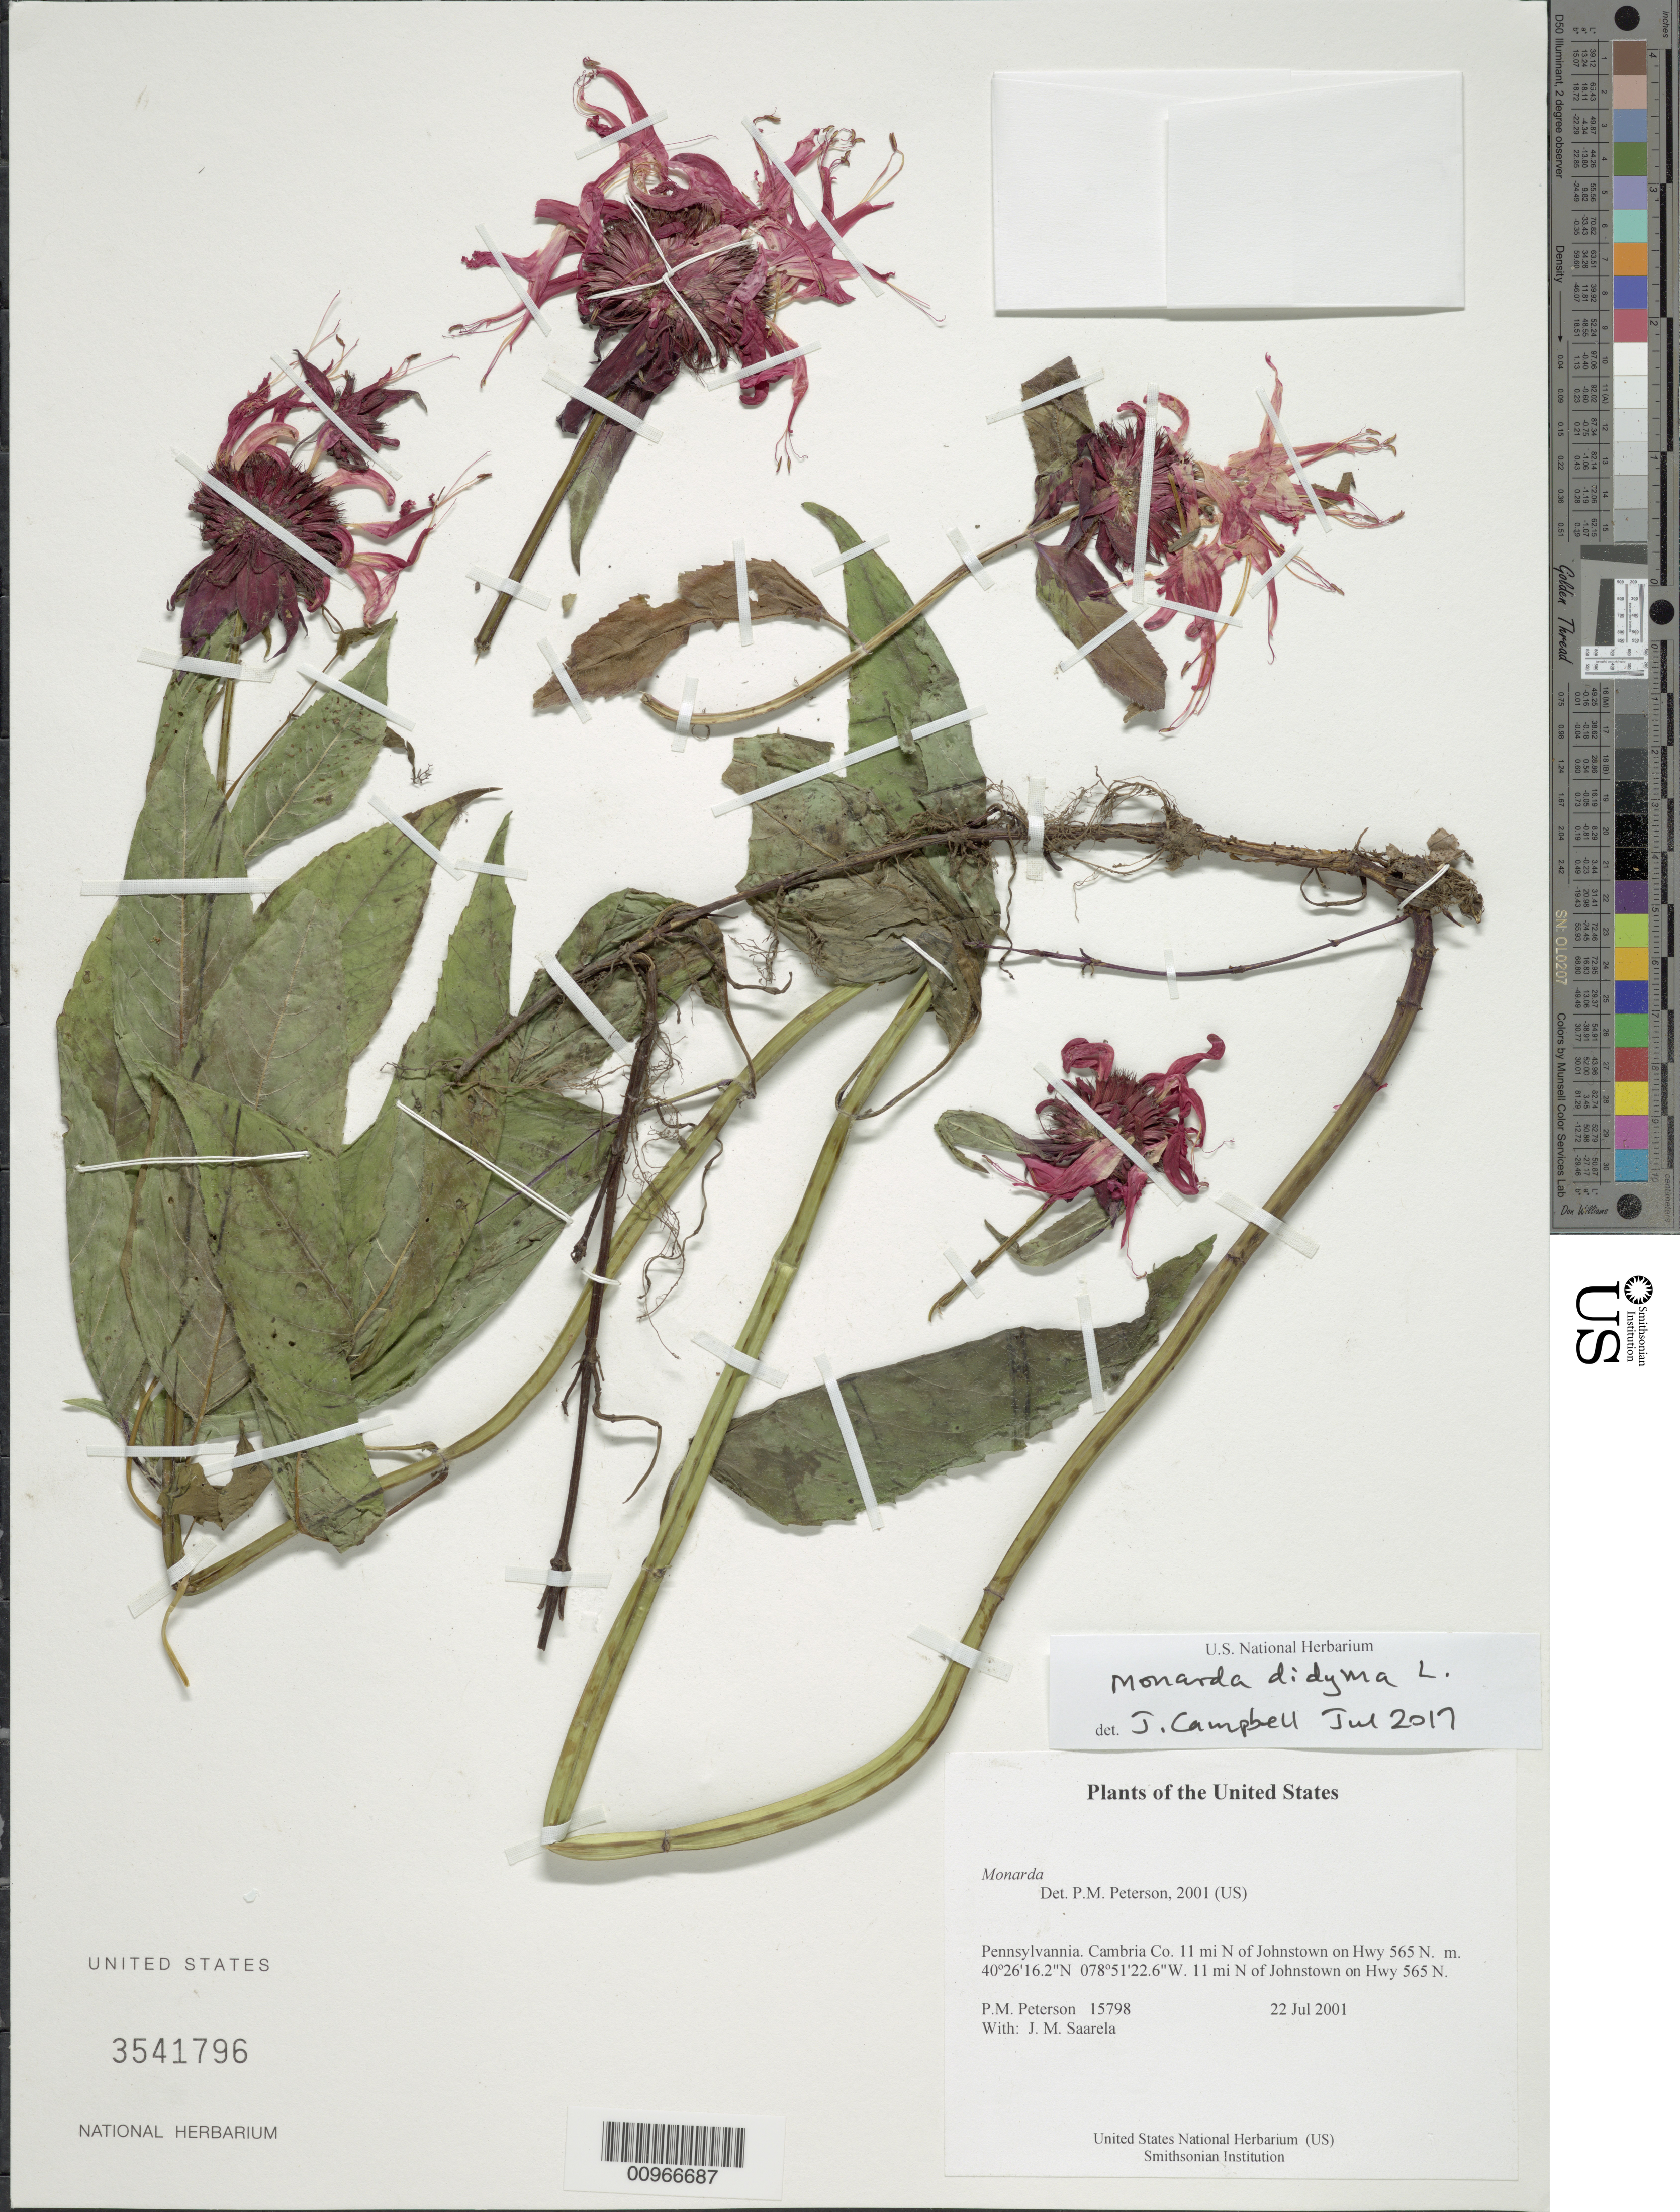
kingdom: Plantae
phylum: Tracheophyta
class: Magnoliopsida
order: Lamiales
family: Lamiaceae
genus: Monarda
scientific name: Monarda didyma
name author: L.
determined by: Campbell, J. J. N., (KY), University of Kentucky (UNITED STATES)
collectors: P. M. Peterson & J. Saarela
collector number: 15798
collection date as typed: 22 Jul 2001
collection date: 2001-07-22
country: United States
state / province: Pennsylvania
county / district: Cambria Co.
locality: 11 mi N of Johnstown on Hwy 565 N.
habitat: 11 mi N of Johnstown on Hwy 565 N.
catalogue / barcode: US 3541796